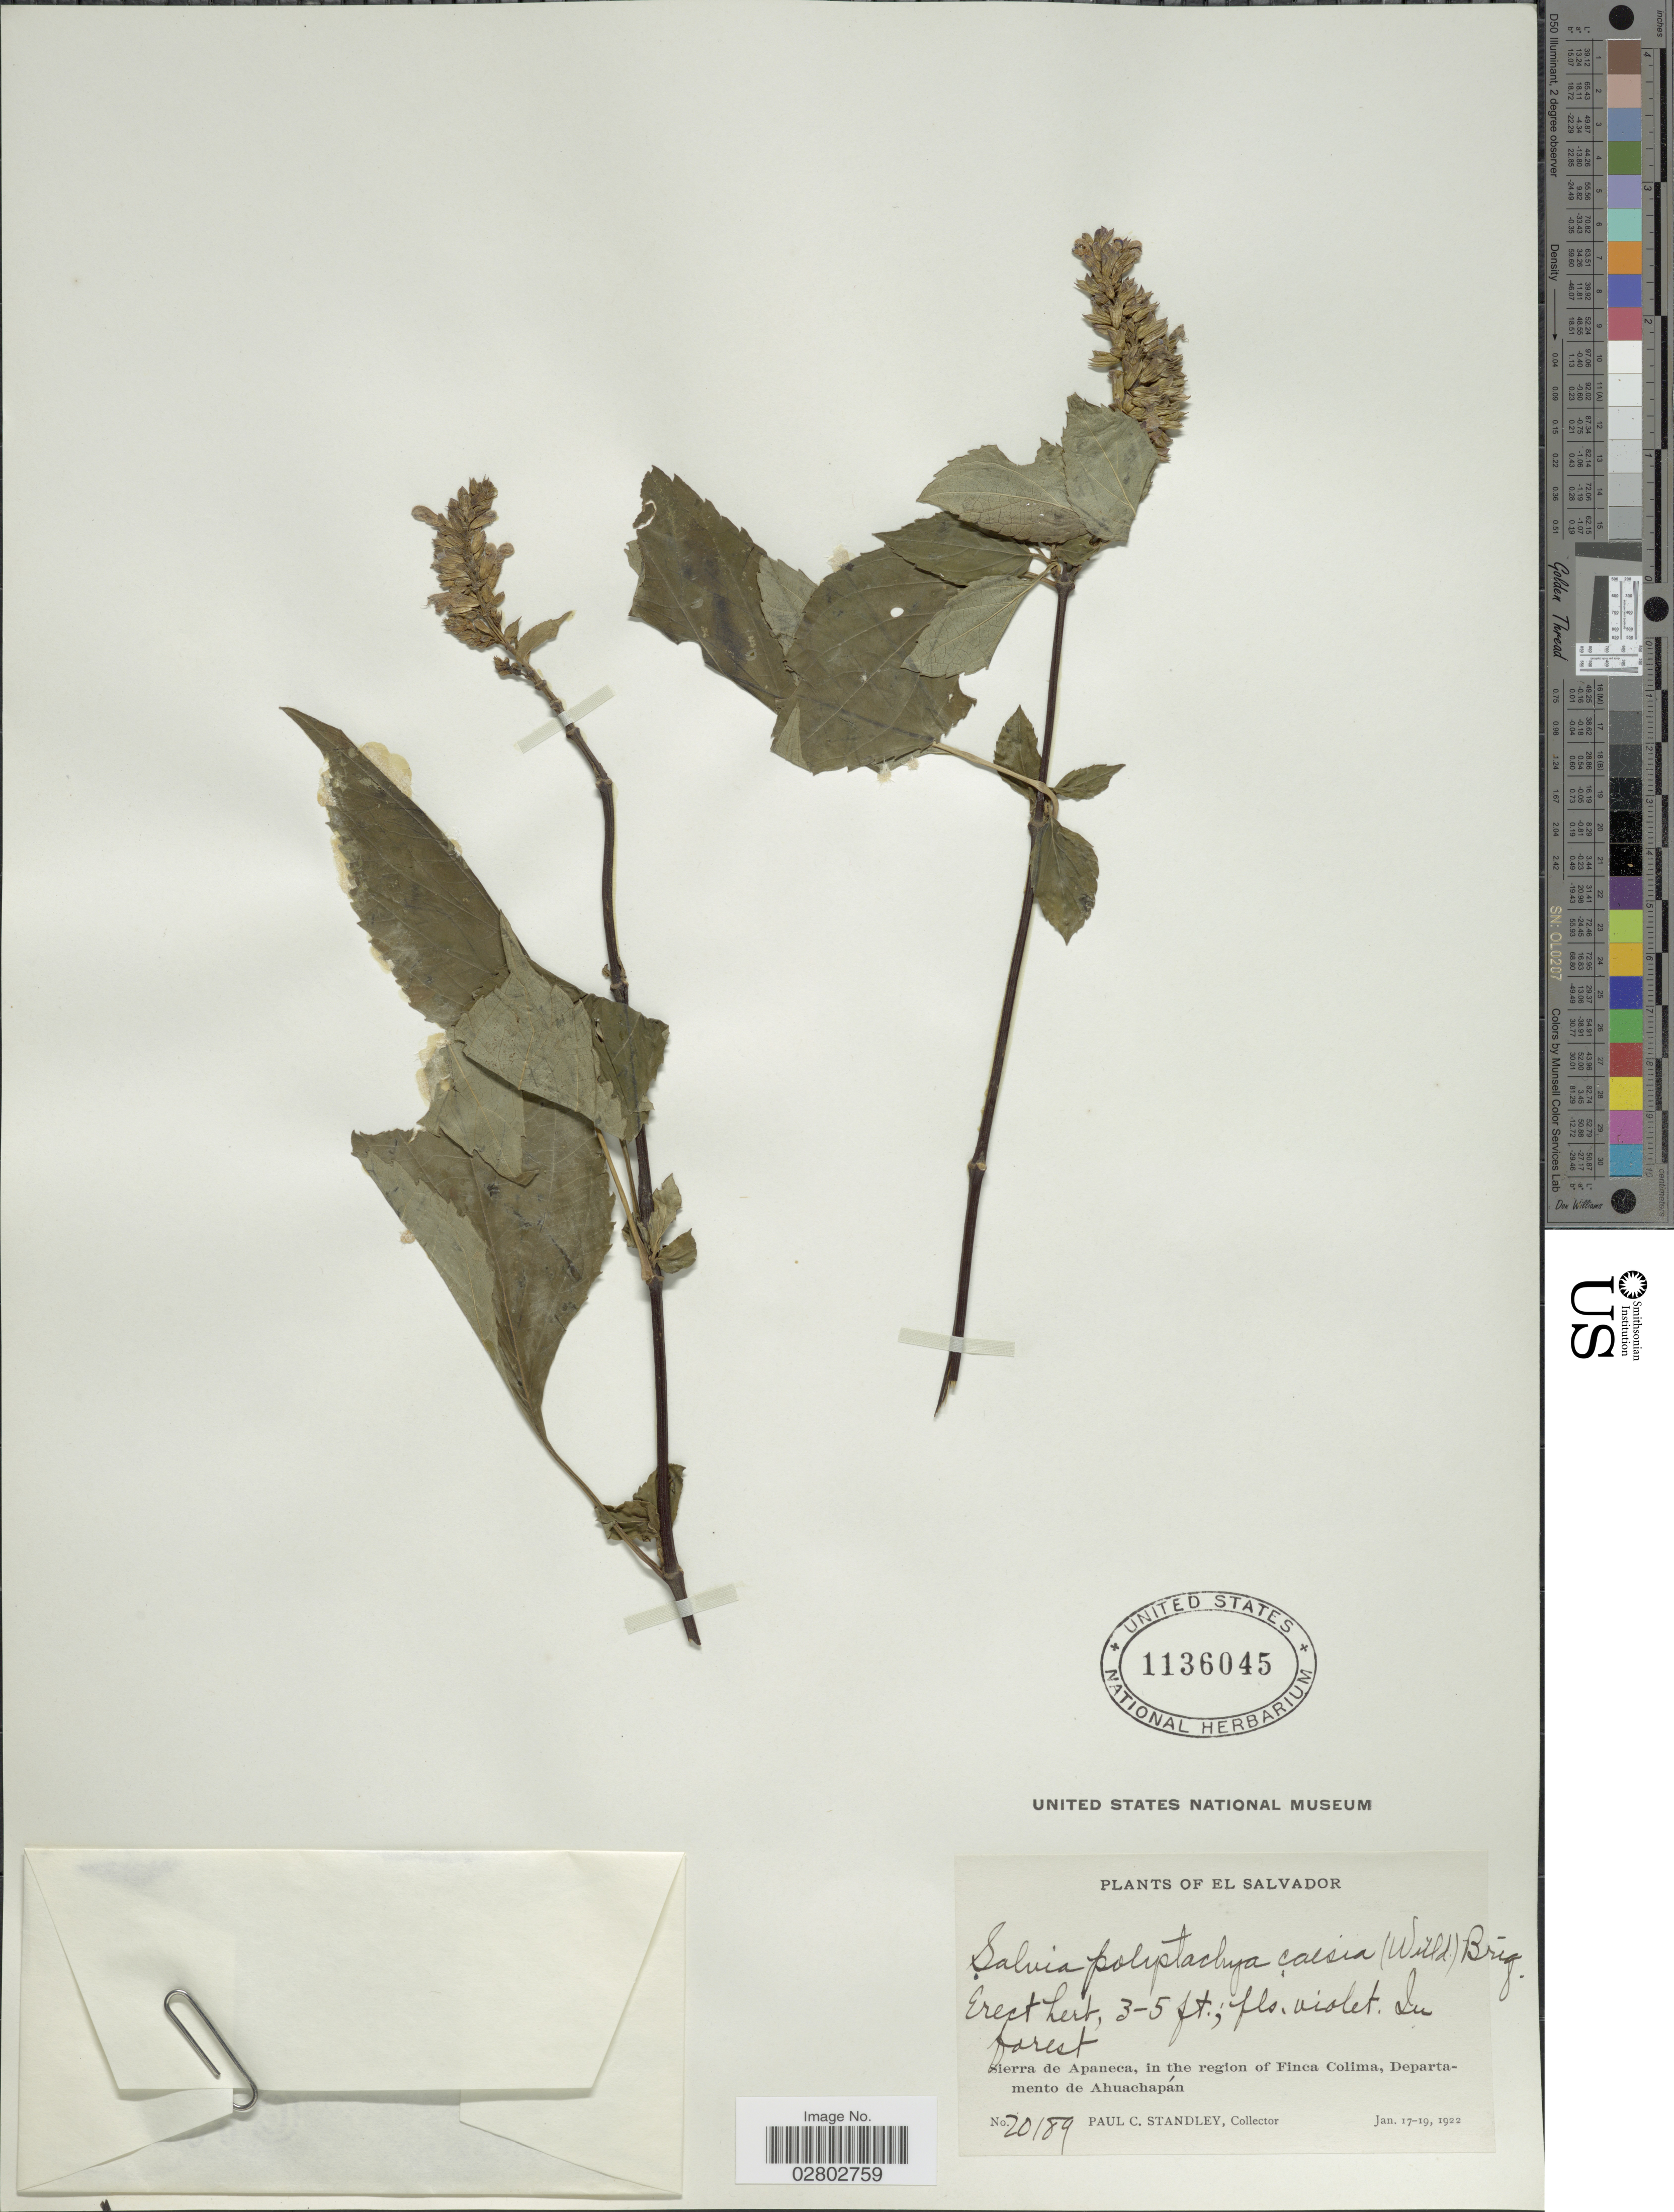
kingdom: Plantae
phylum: Tracheophyta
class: Magnoliopsida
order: Lamiales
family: Lamiaceae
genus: Salvia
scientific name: Salvia polystachya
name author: Cav.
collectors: P. C. Standley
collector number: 20189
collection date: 1922-01-17/1922-01-19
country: El Salvador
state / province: Ahuachapan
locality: Sierra de Apaneca, in the region of Finca Colima, Departamento de Ahuachapán.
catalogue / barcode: US 1136045